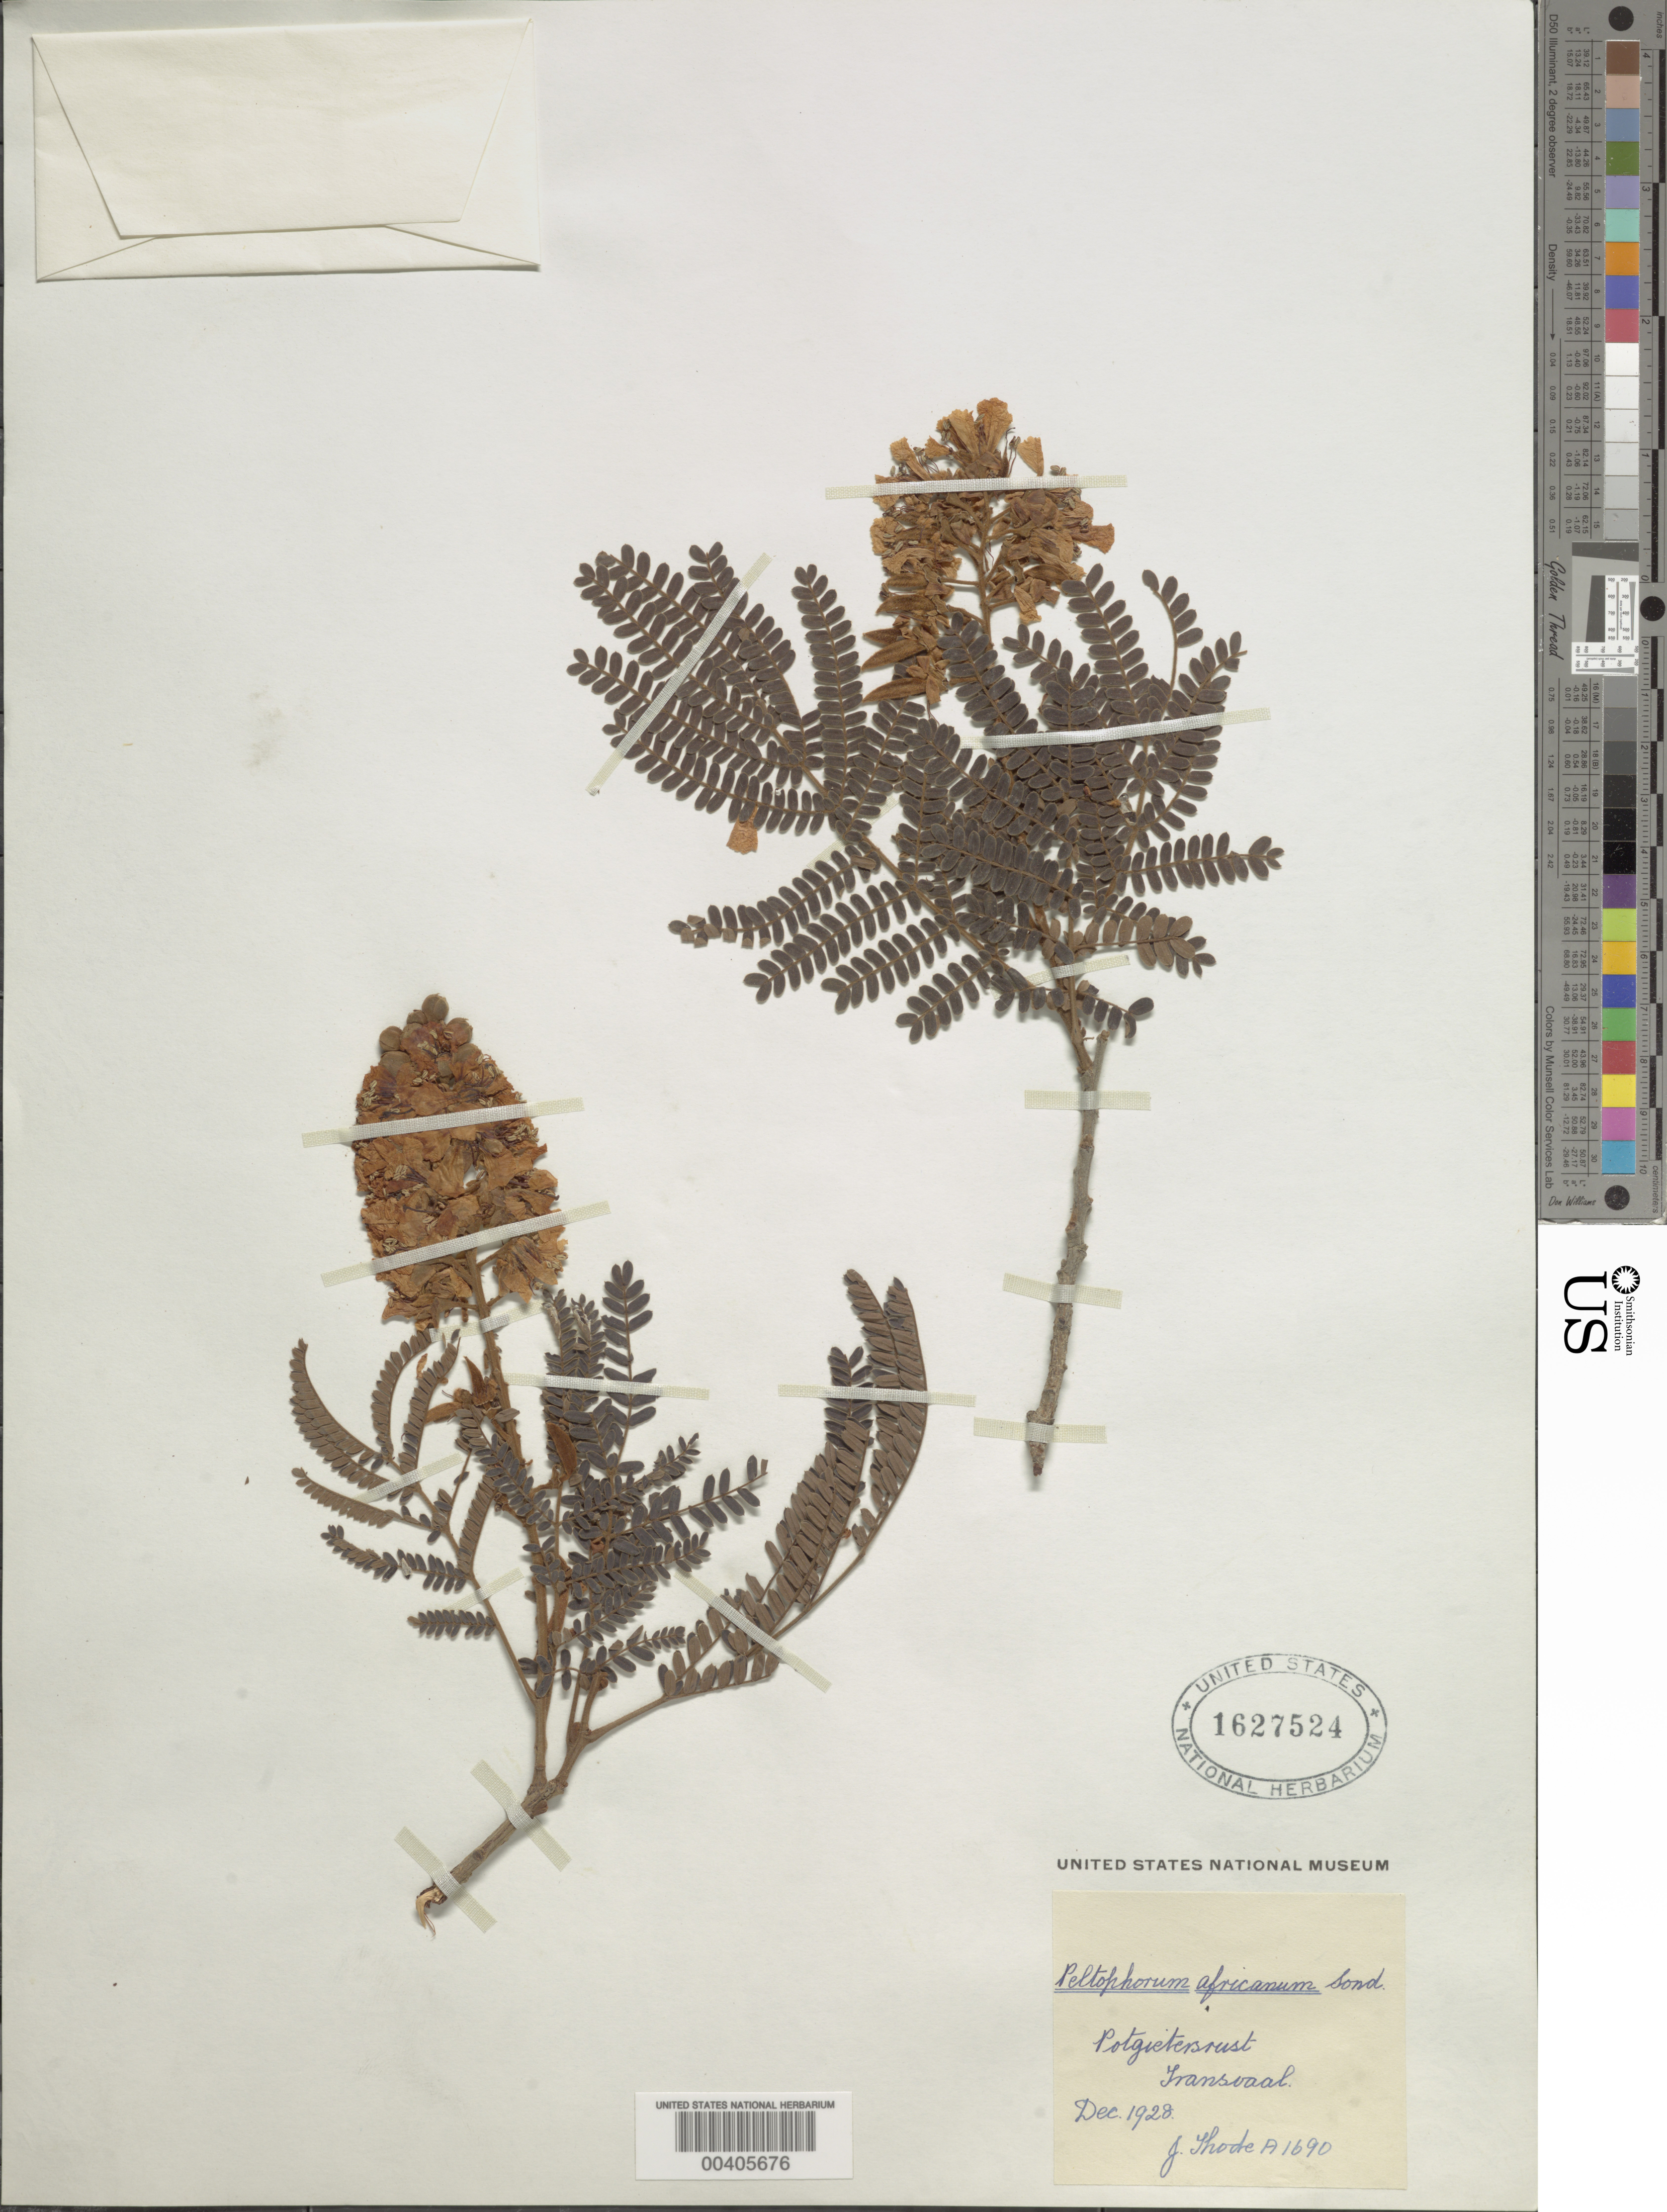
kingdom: Plantae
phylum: Tracheophyta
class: Magnoliopsida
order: Fabales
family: Fabaceae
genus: Peltophorum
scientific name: Peltophorum africanum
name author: Sond.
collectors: J. Thode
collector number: A1690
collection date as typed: Dec 1928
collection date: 1928-12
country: South Africa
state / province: Limpopo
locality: Potgietersrust. Transvaal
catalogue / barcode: US 1627524